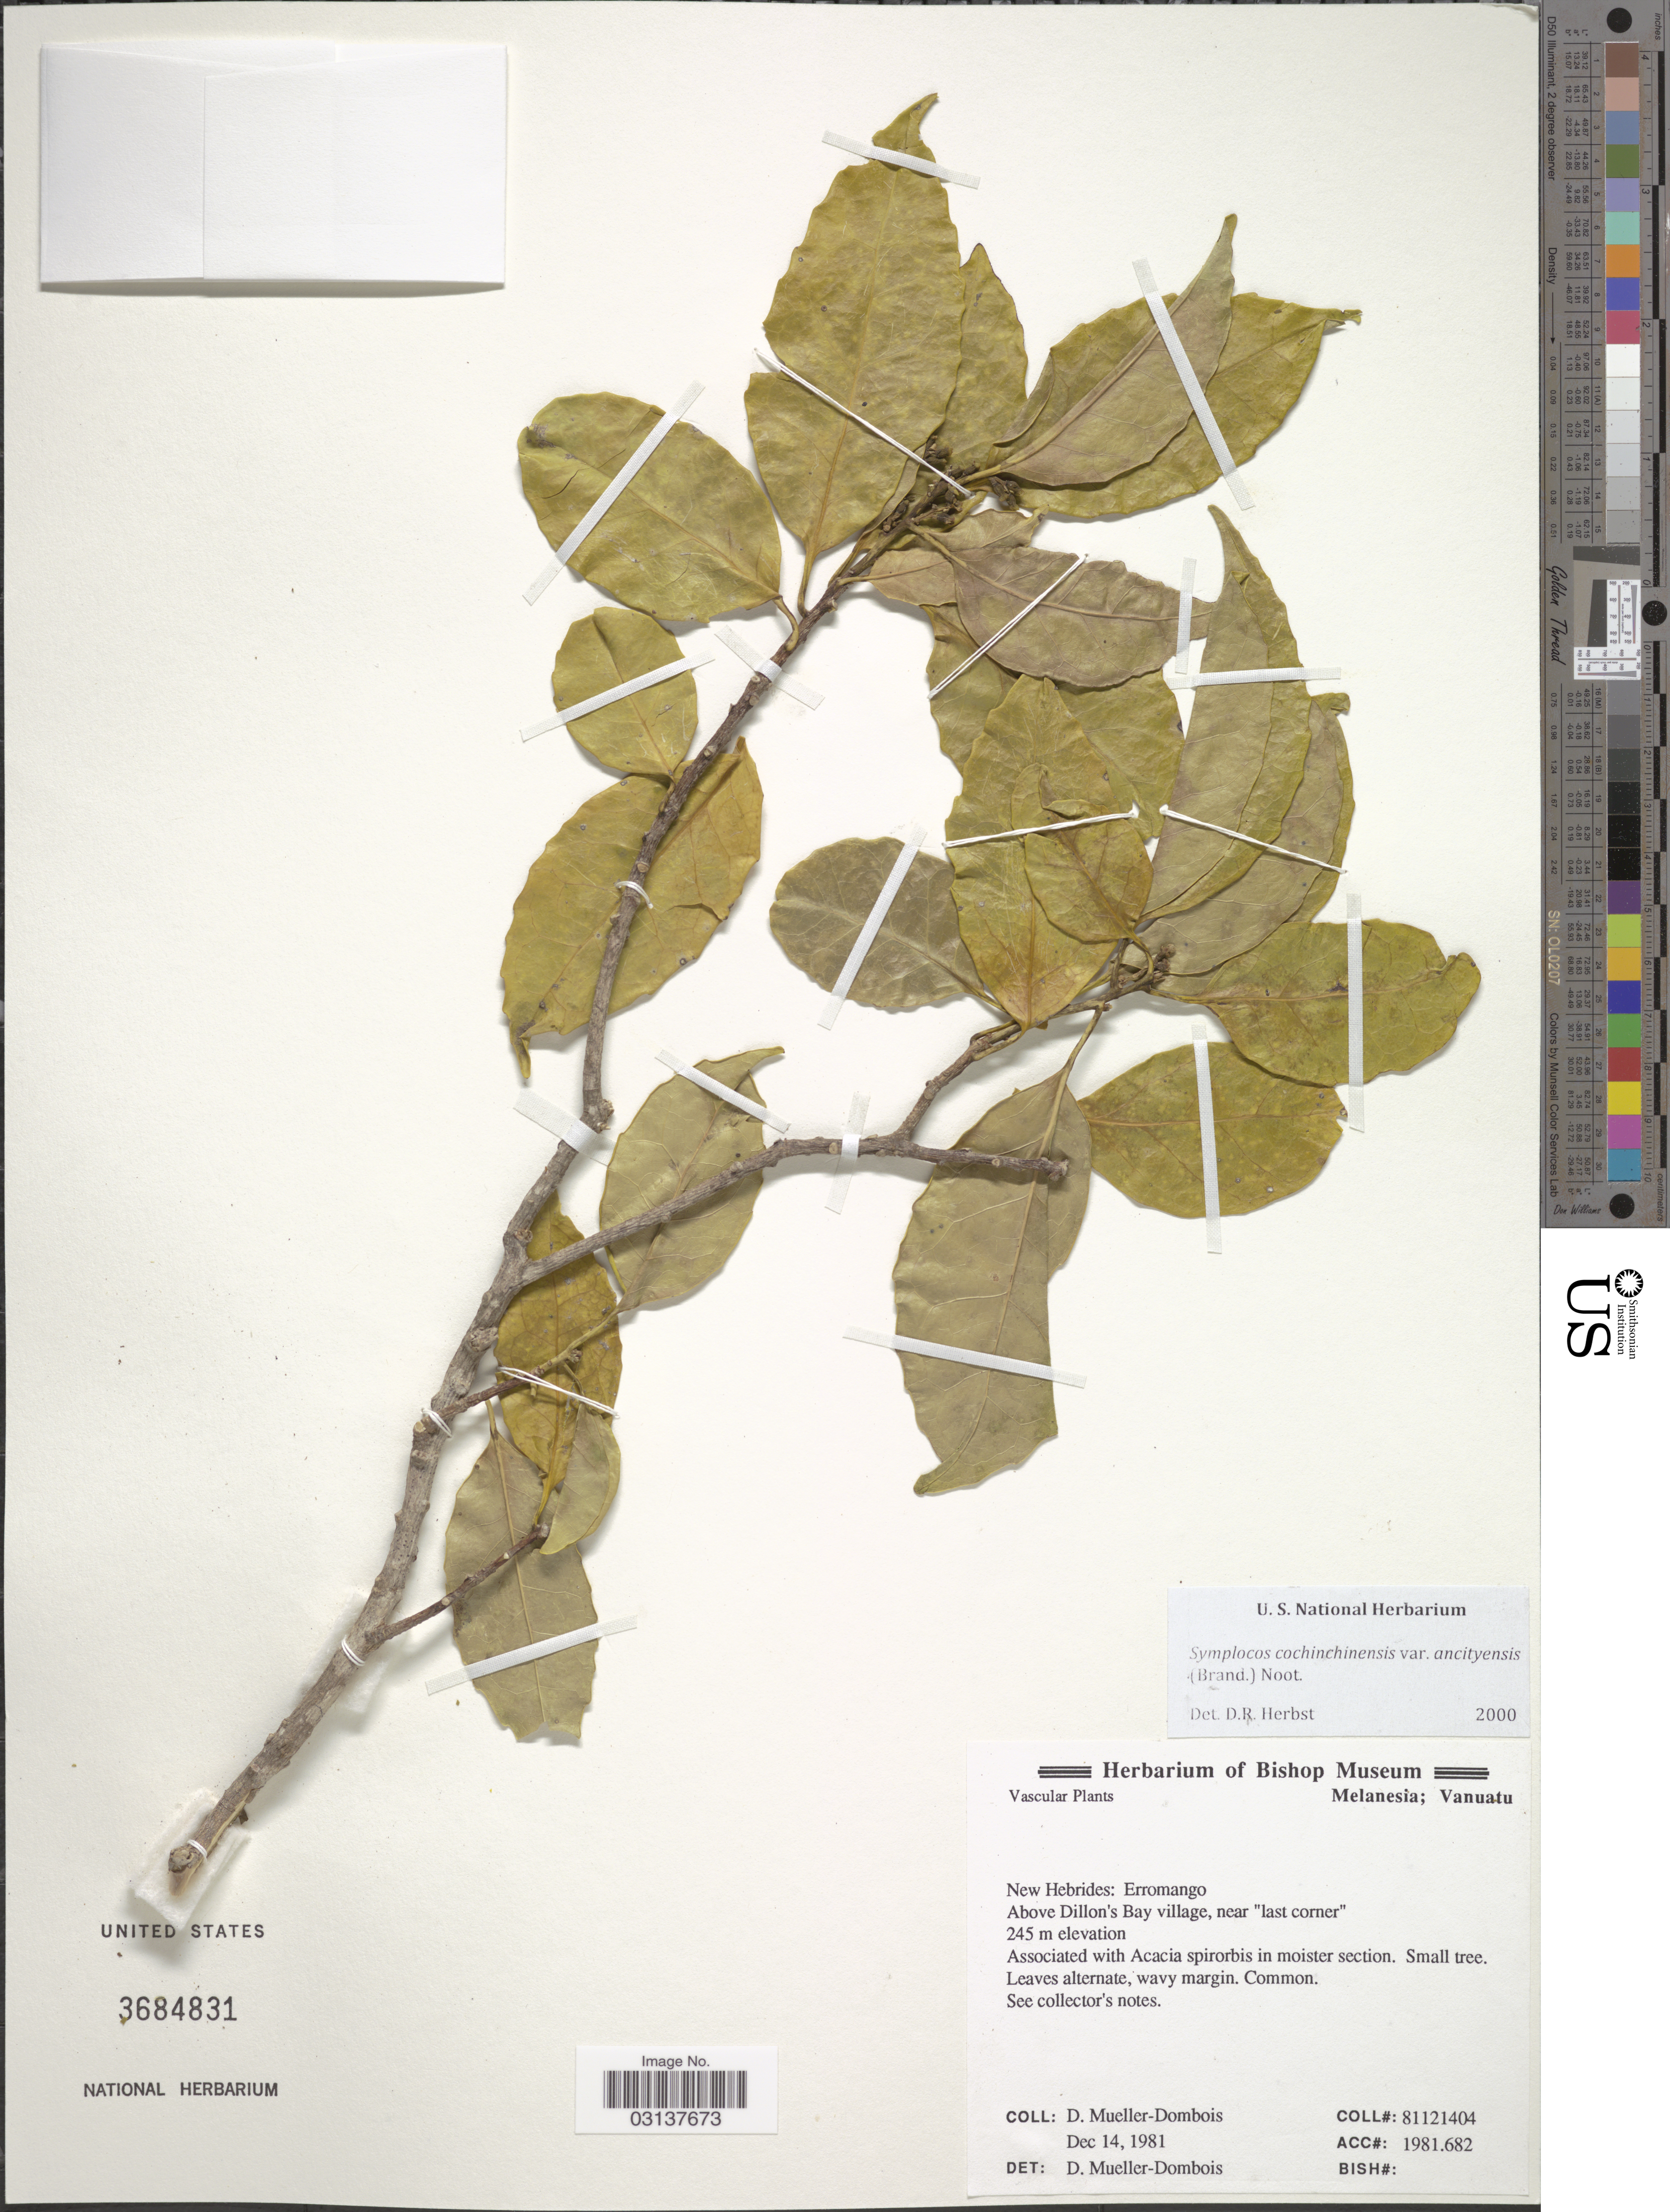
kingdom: Plantae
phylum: Tracheophyta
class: Magnoliopsida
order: Ericales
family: Symplocaceae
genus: Symplocos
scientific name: Symplocos cochinchinensis var. aneityensis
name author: (Brand) Noot.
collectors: D. Mueller-Dombois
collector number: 81121404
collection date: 1981-12-14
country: Vanuatu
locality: New Hebrides: Erromango, Above Dillon's Bay village, near "last corner".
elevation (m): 245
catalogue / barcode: US 3684831